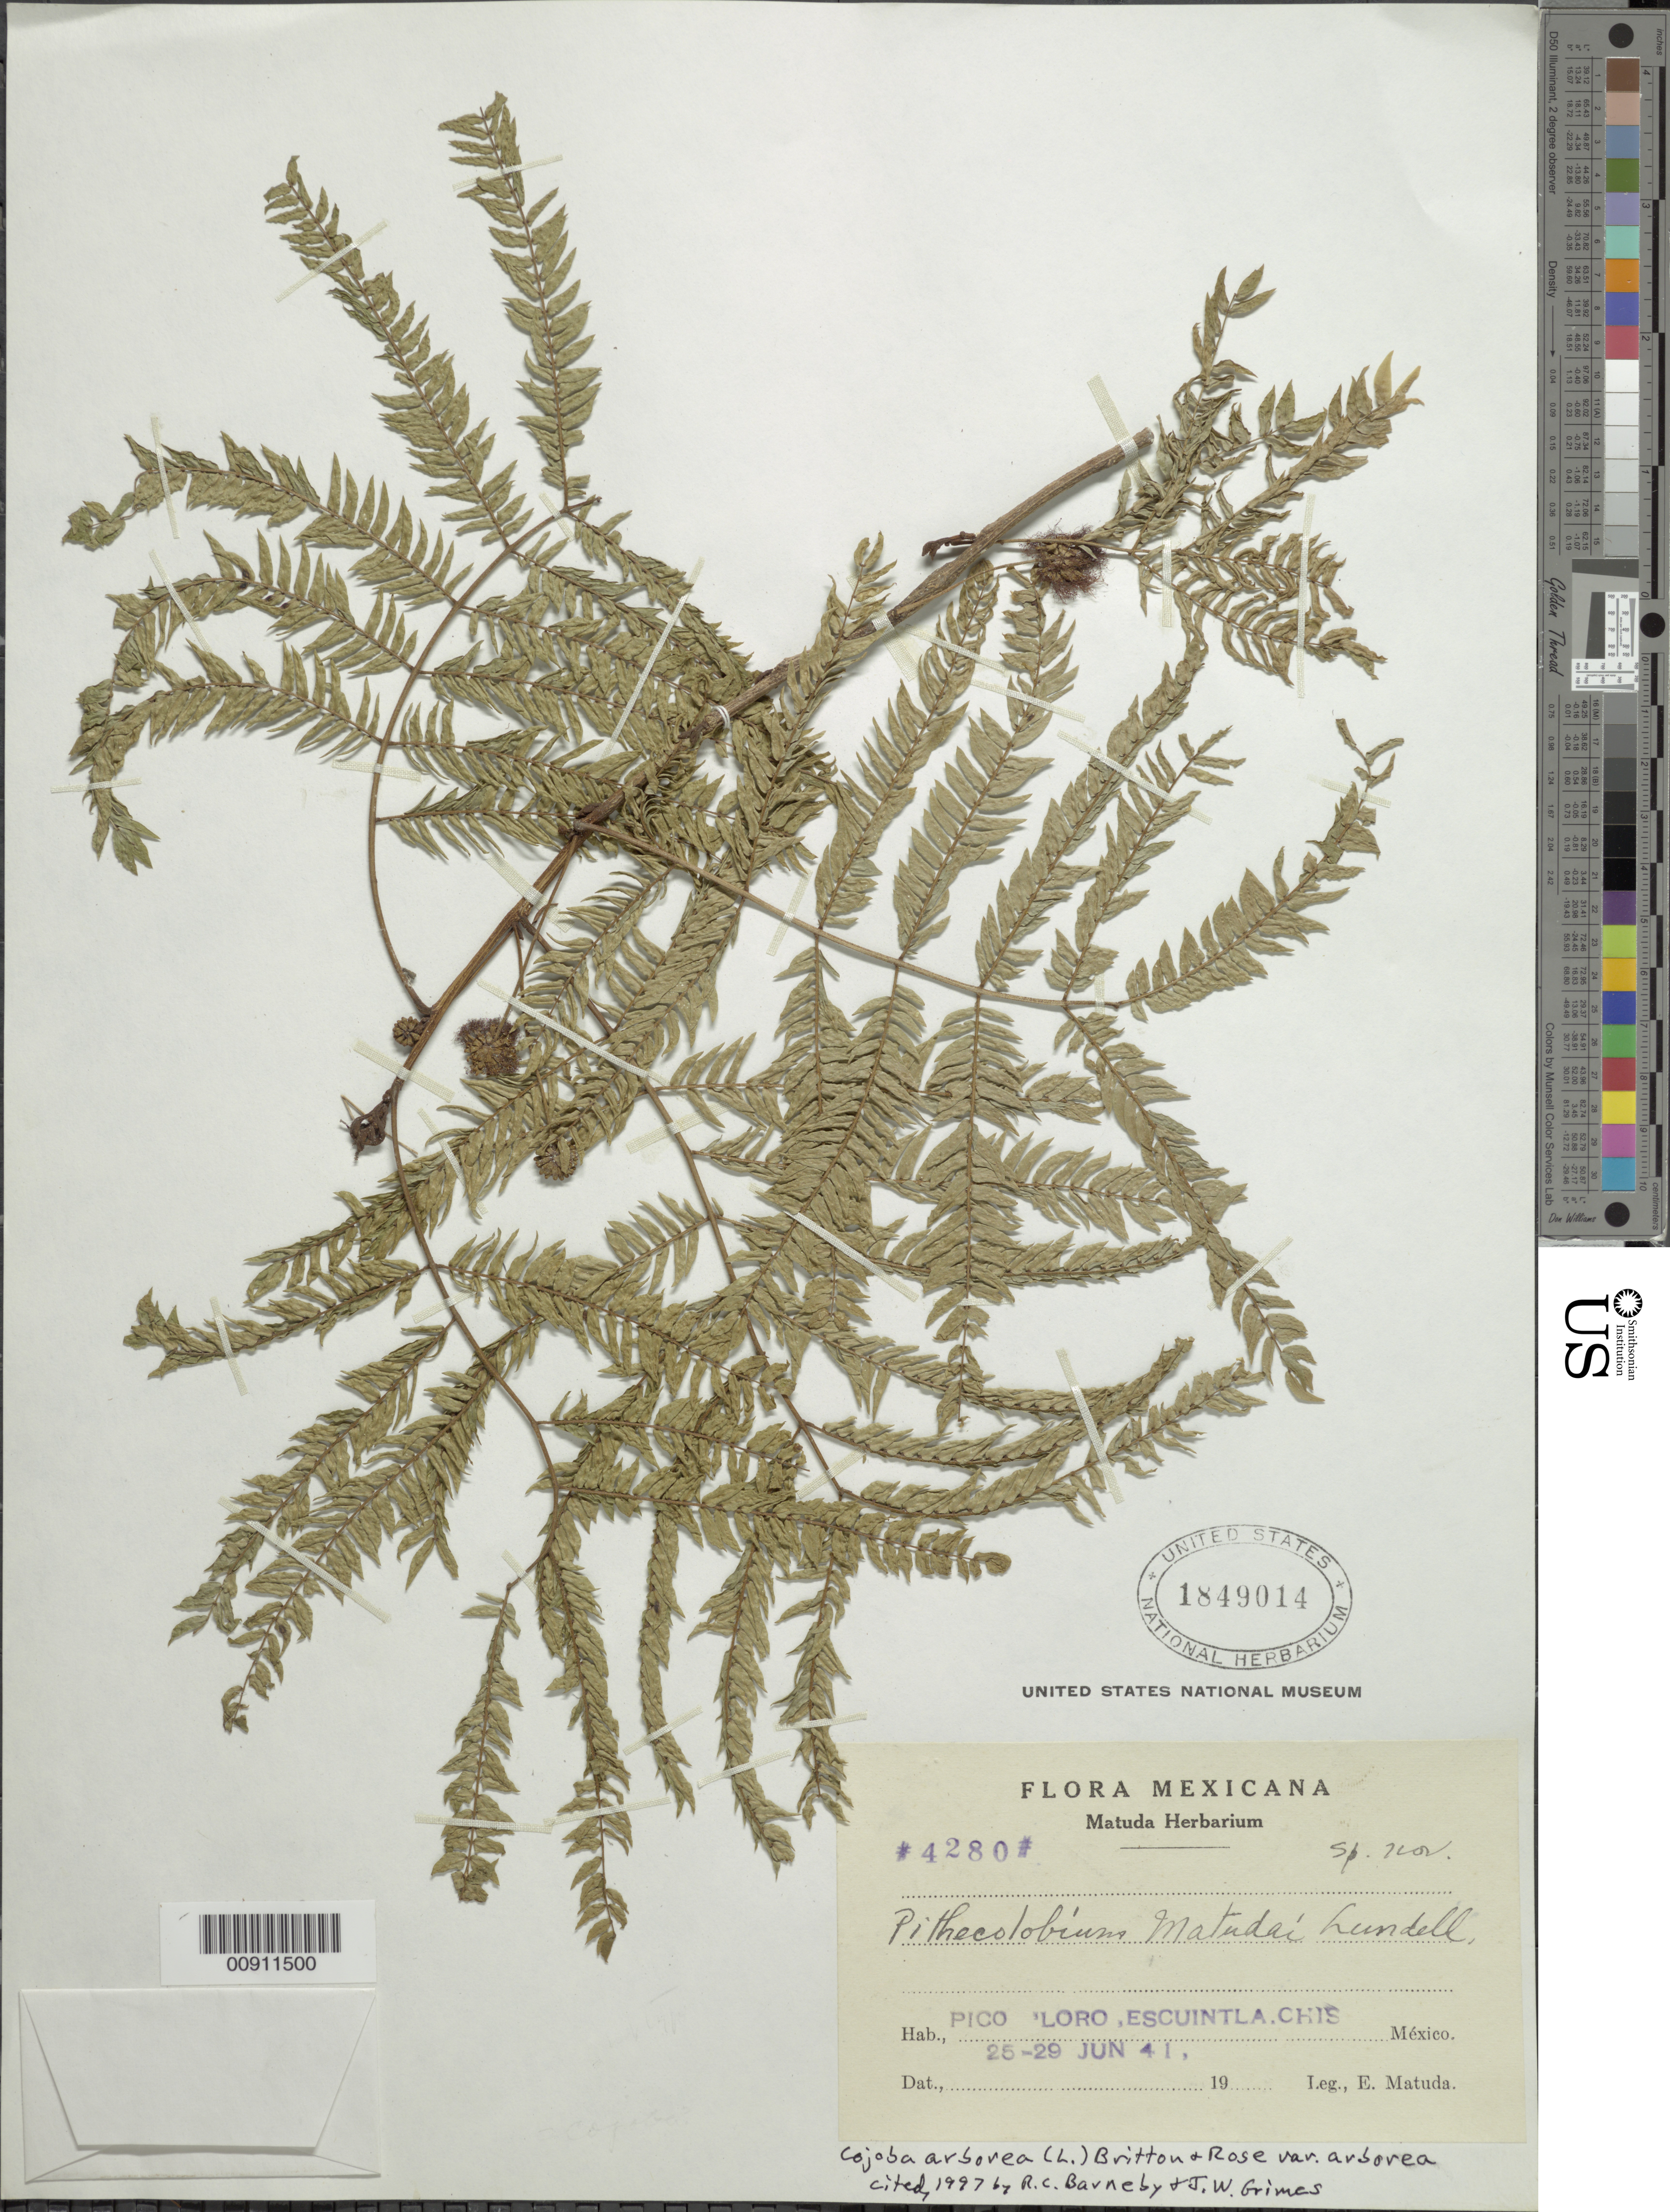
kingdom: Plantae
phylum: Tracheophyta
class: Magnoliopsida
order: Fabales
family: Fabaceae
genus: Cojoba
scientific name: Cojoba arborea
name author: (L.) Britton & Rose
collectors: E. Matuda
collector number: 4280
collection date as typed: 25 Jun 1941 to 29 Jun 1941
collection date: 1941-06-25/1941-06-29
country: Mexico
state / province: Chiapas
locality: Pico Loro, Escuintla, Chiapas.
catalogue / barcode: US 1849014